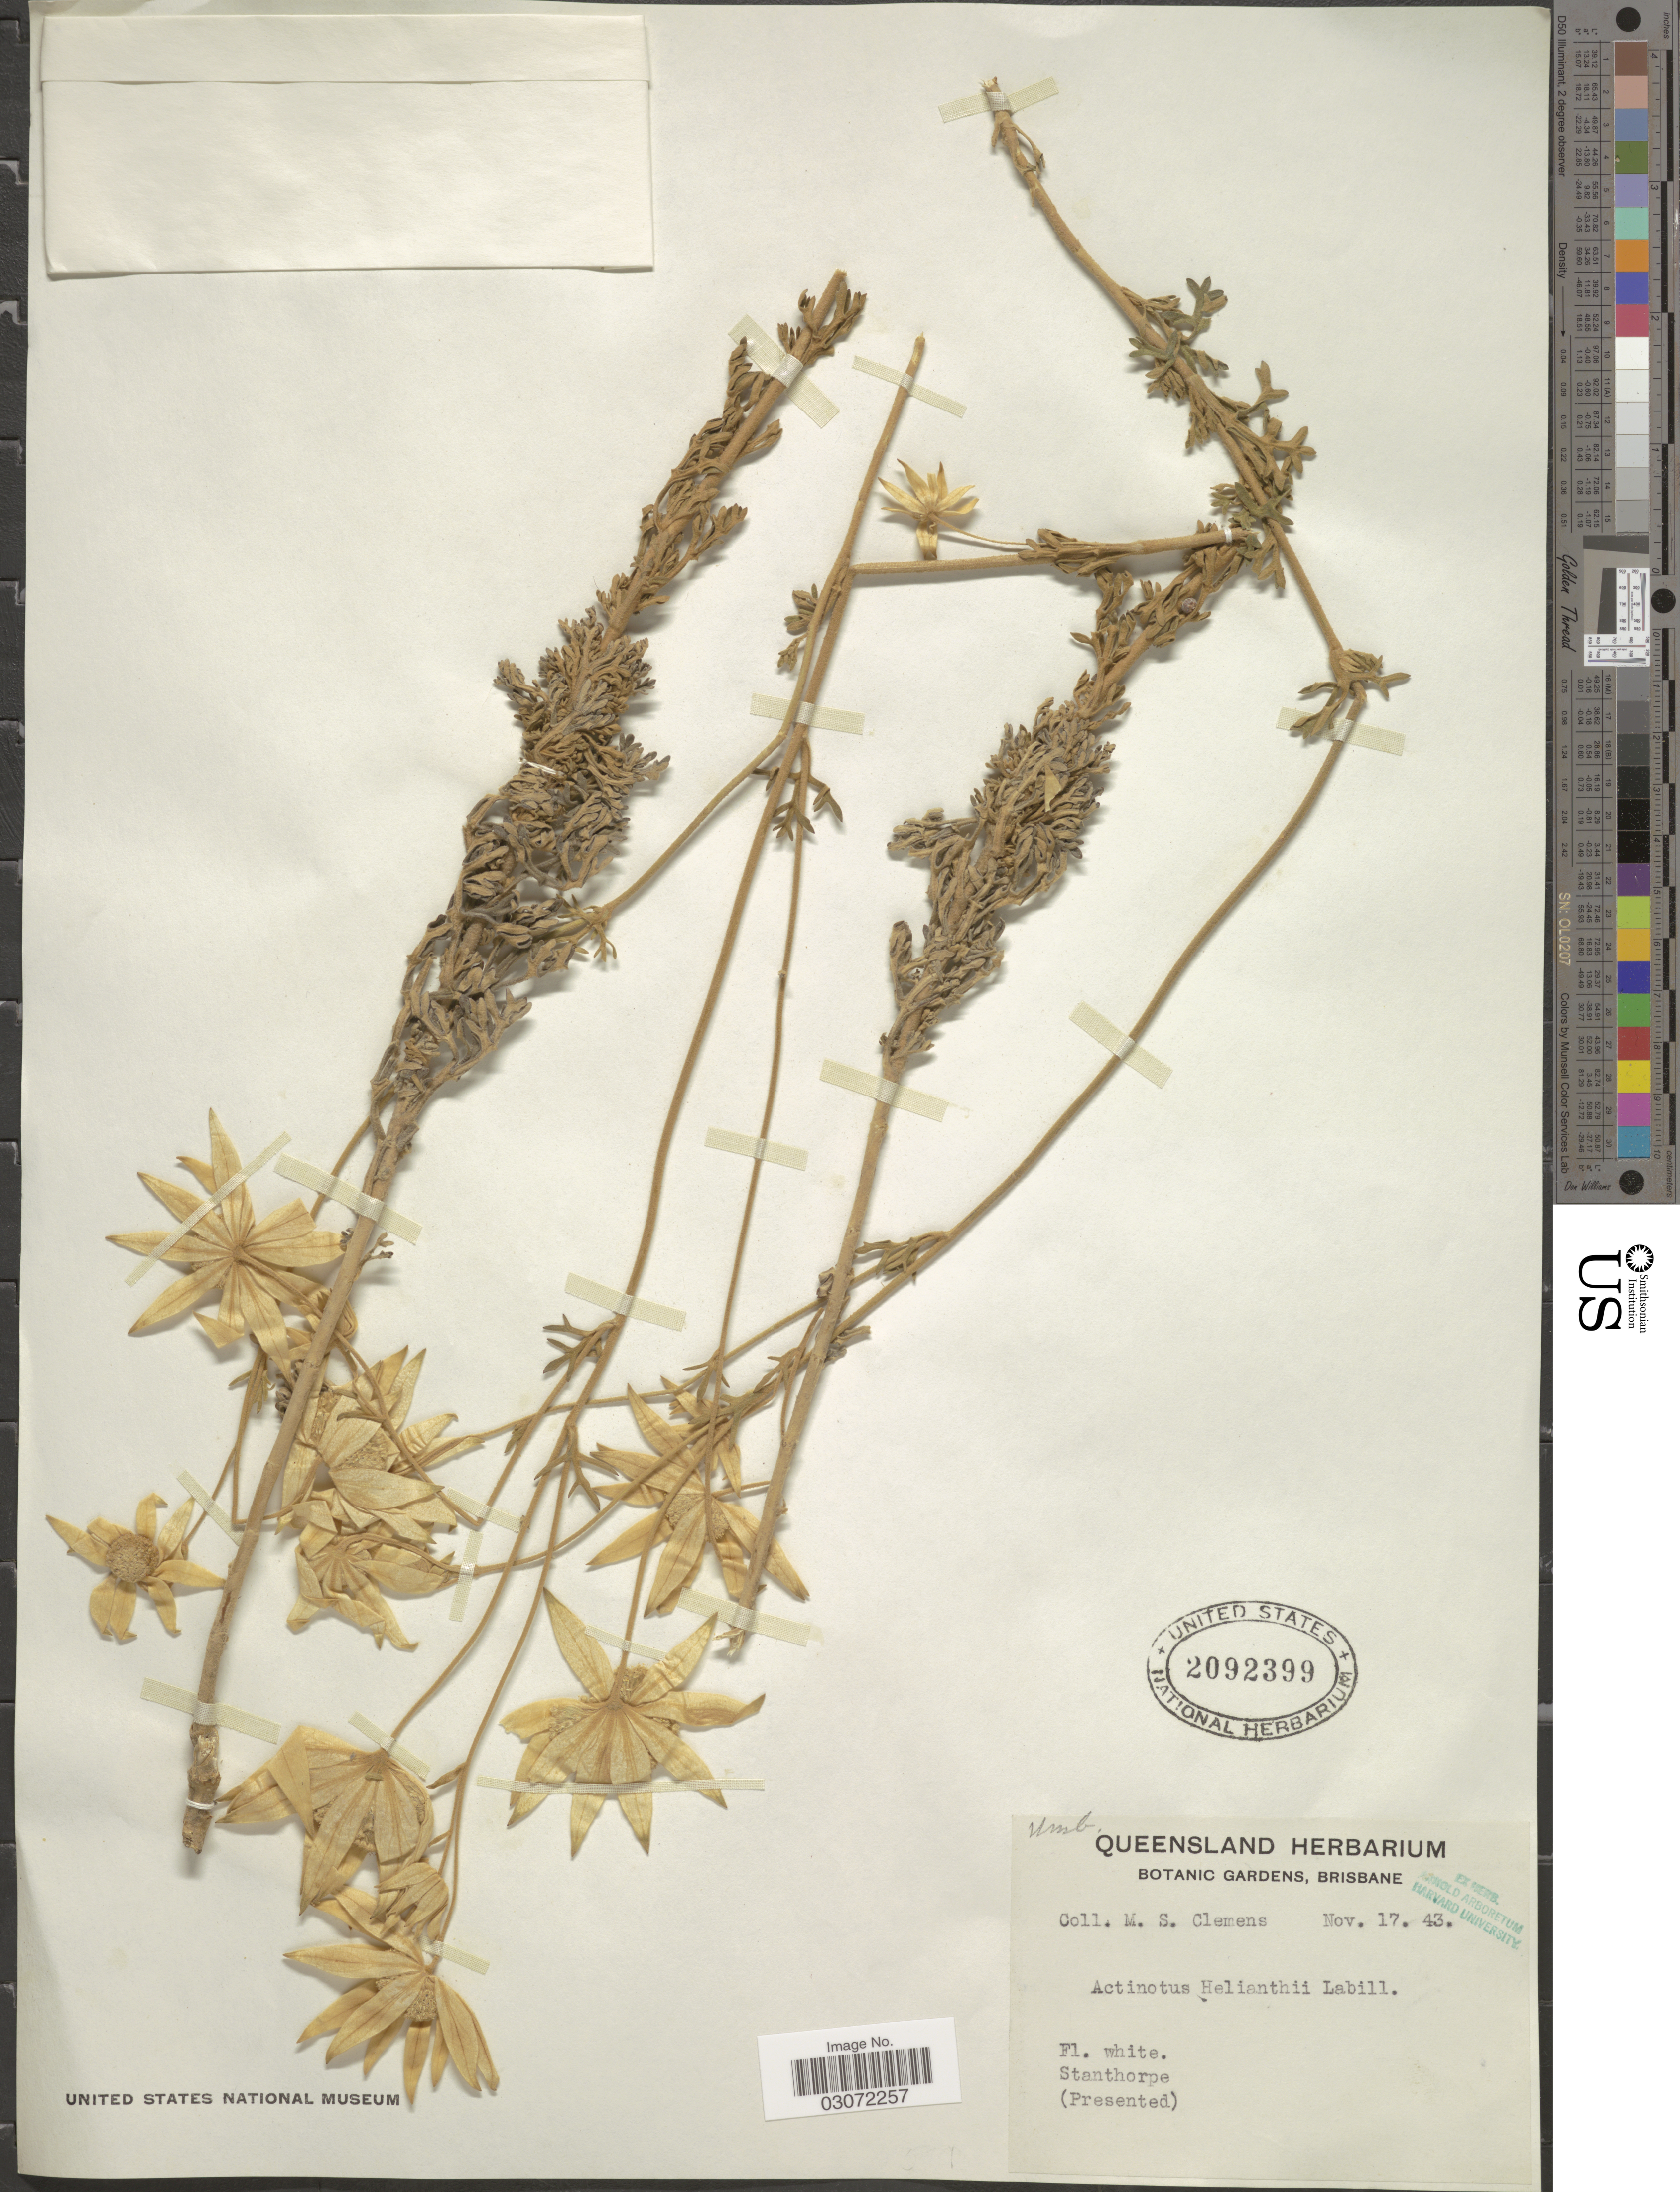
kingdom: Plantae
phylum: Tracheophyta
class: Magnoliopsida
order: Apiales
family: Apiaceae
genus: Actinotus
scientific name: Actinotus helianthi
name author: Labill.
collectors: M. S. Clemens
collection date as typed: Transcribed d/m/y: 17/11/43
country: Australia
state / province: Queensland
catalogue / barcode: US 2092399